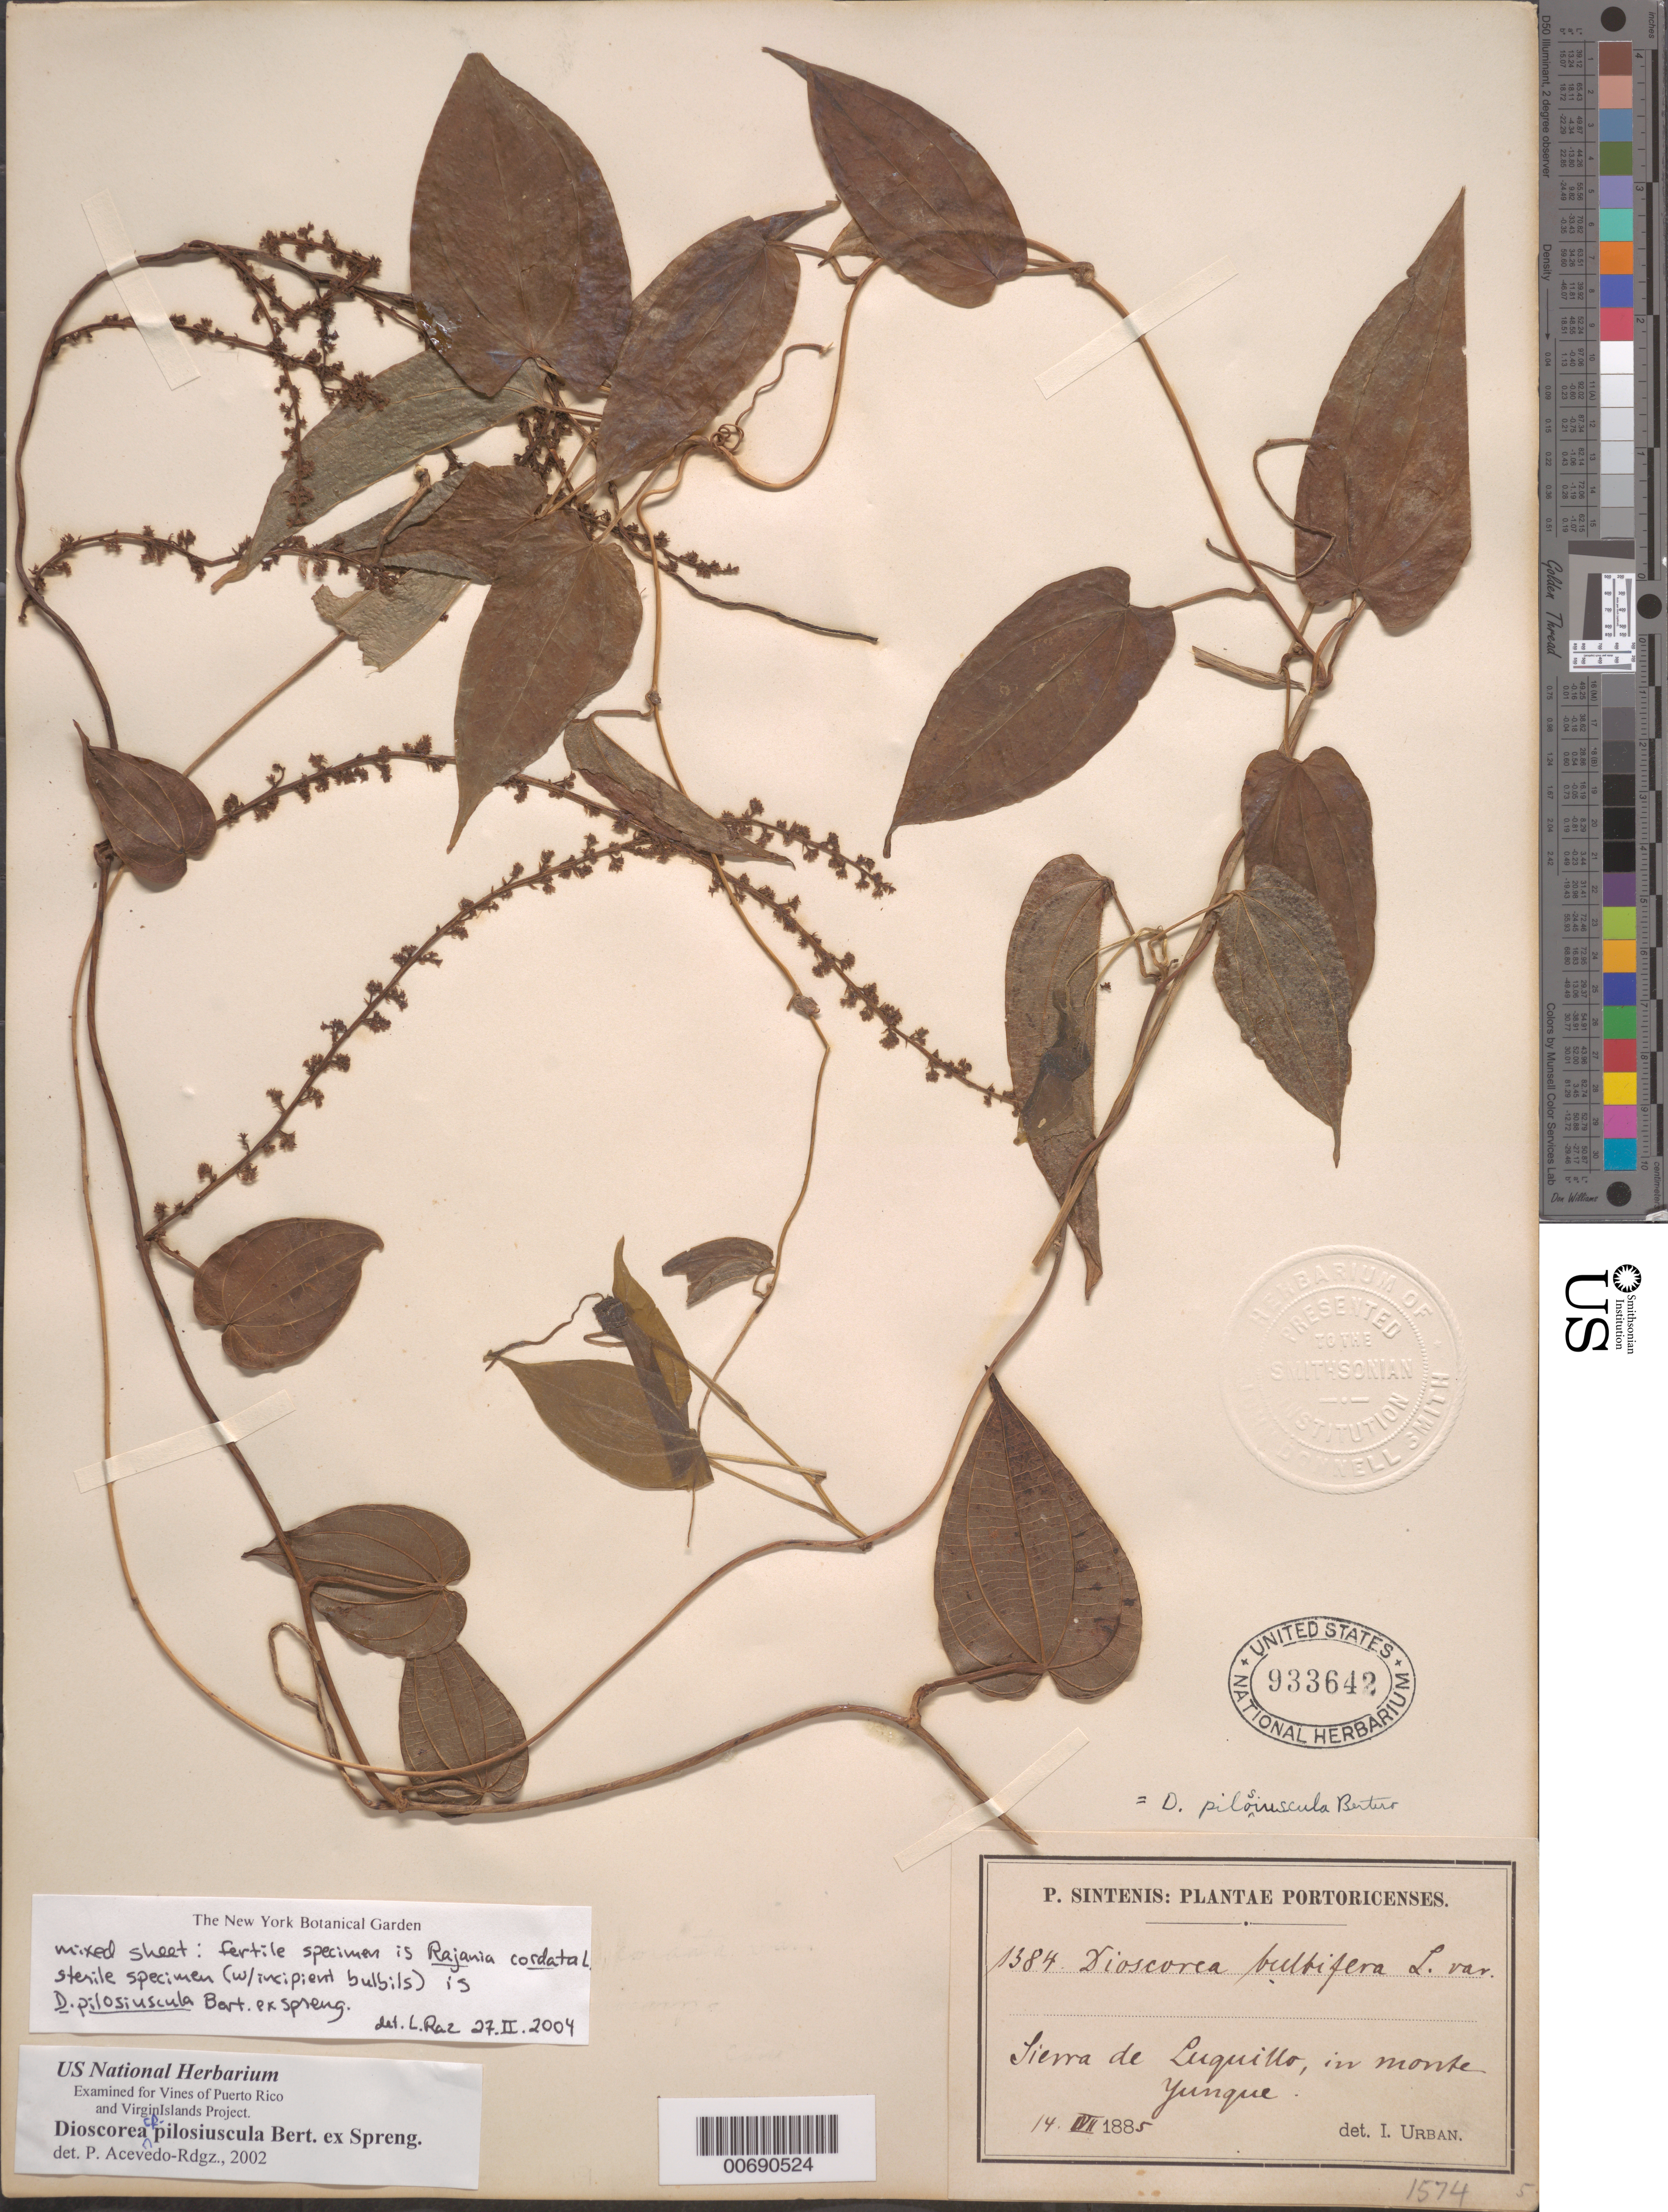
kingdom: Plantae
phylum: Tracheophyta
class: Liliopsida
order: Dioscoreales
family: Dioscoreaceae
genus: Dioscorea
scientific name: Dioscorea pilosiuscula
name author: Bertero ex Spreng.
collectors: P. Sintenis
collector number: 1384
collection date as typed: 14 Jul 1885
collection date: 1885-07-14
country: Puerto Rico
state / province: Luquillo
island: Greater Antilles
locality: Sierra de Luquillo, in monte Yunque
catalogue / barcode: US 933642